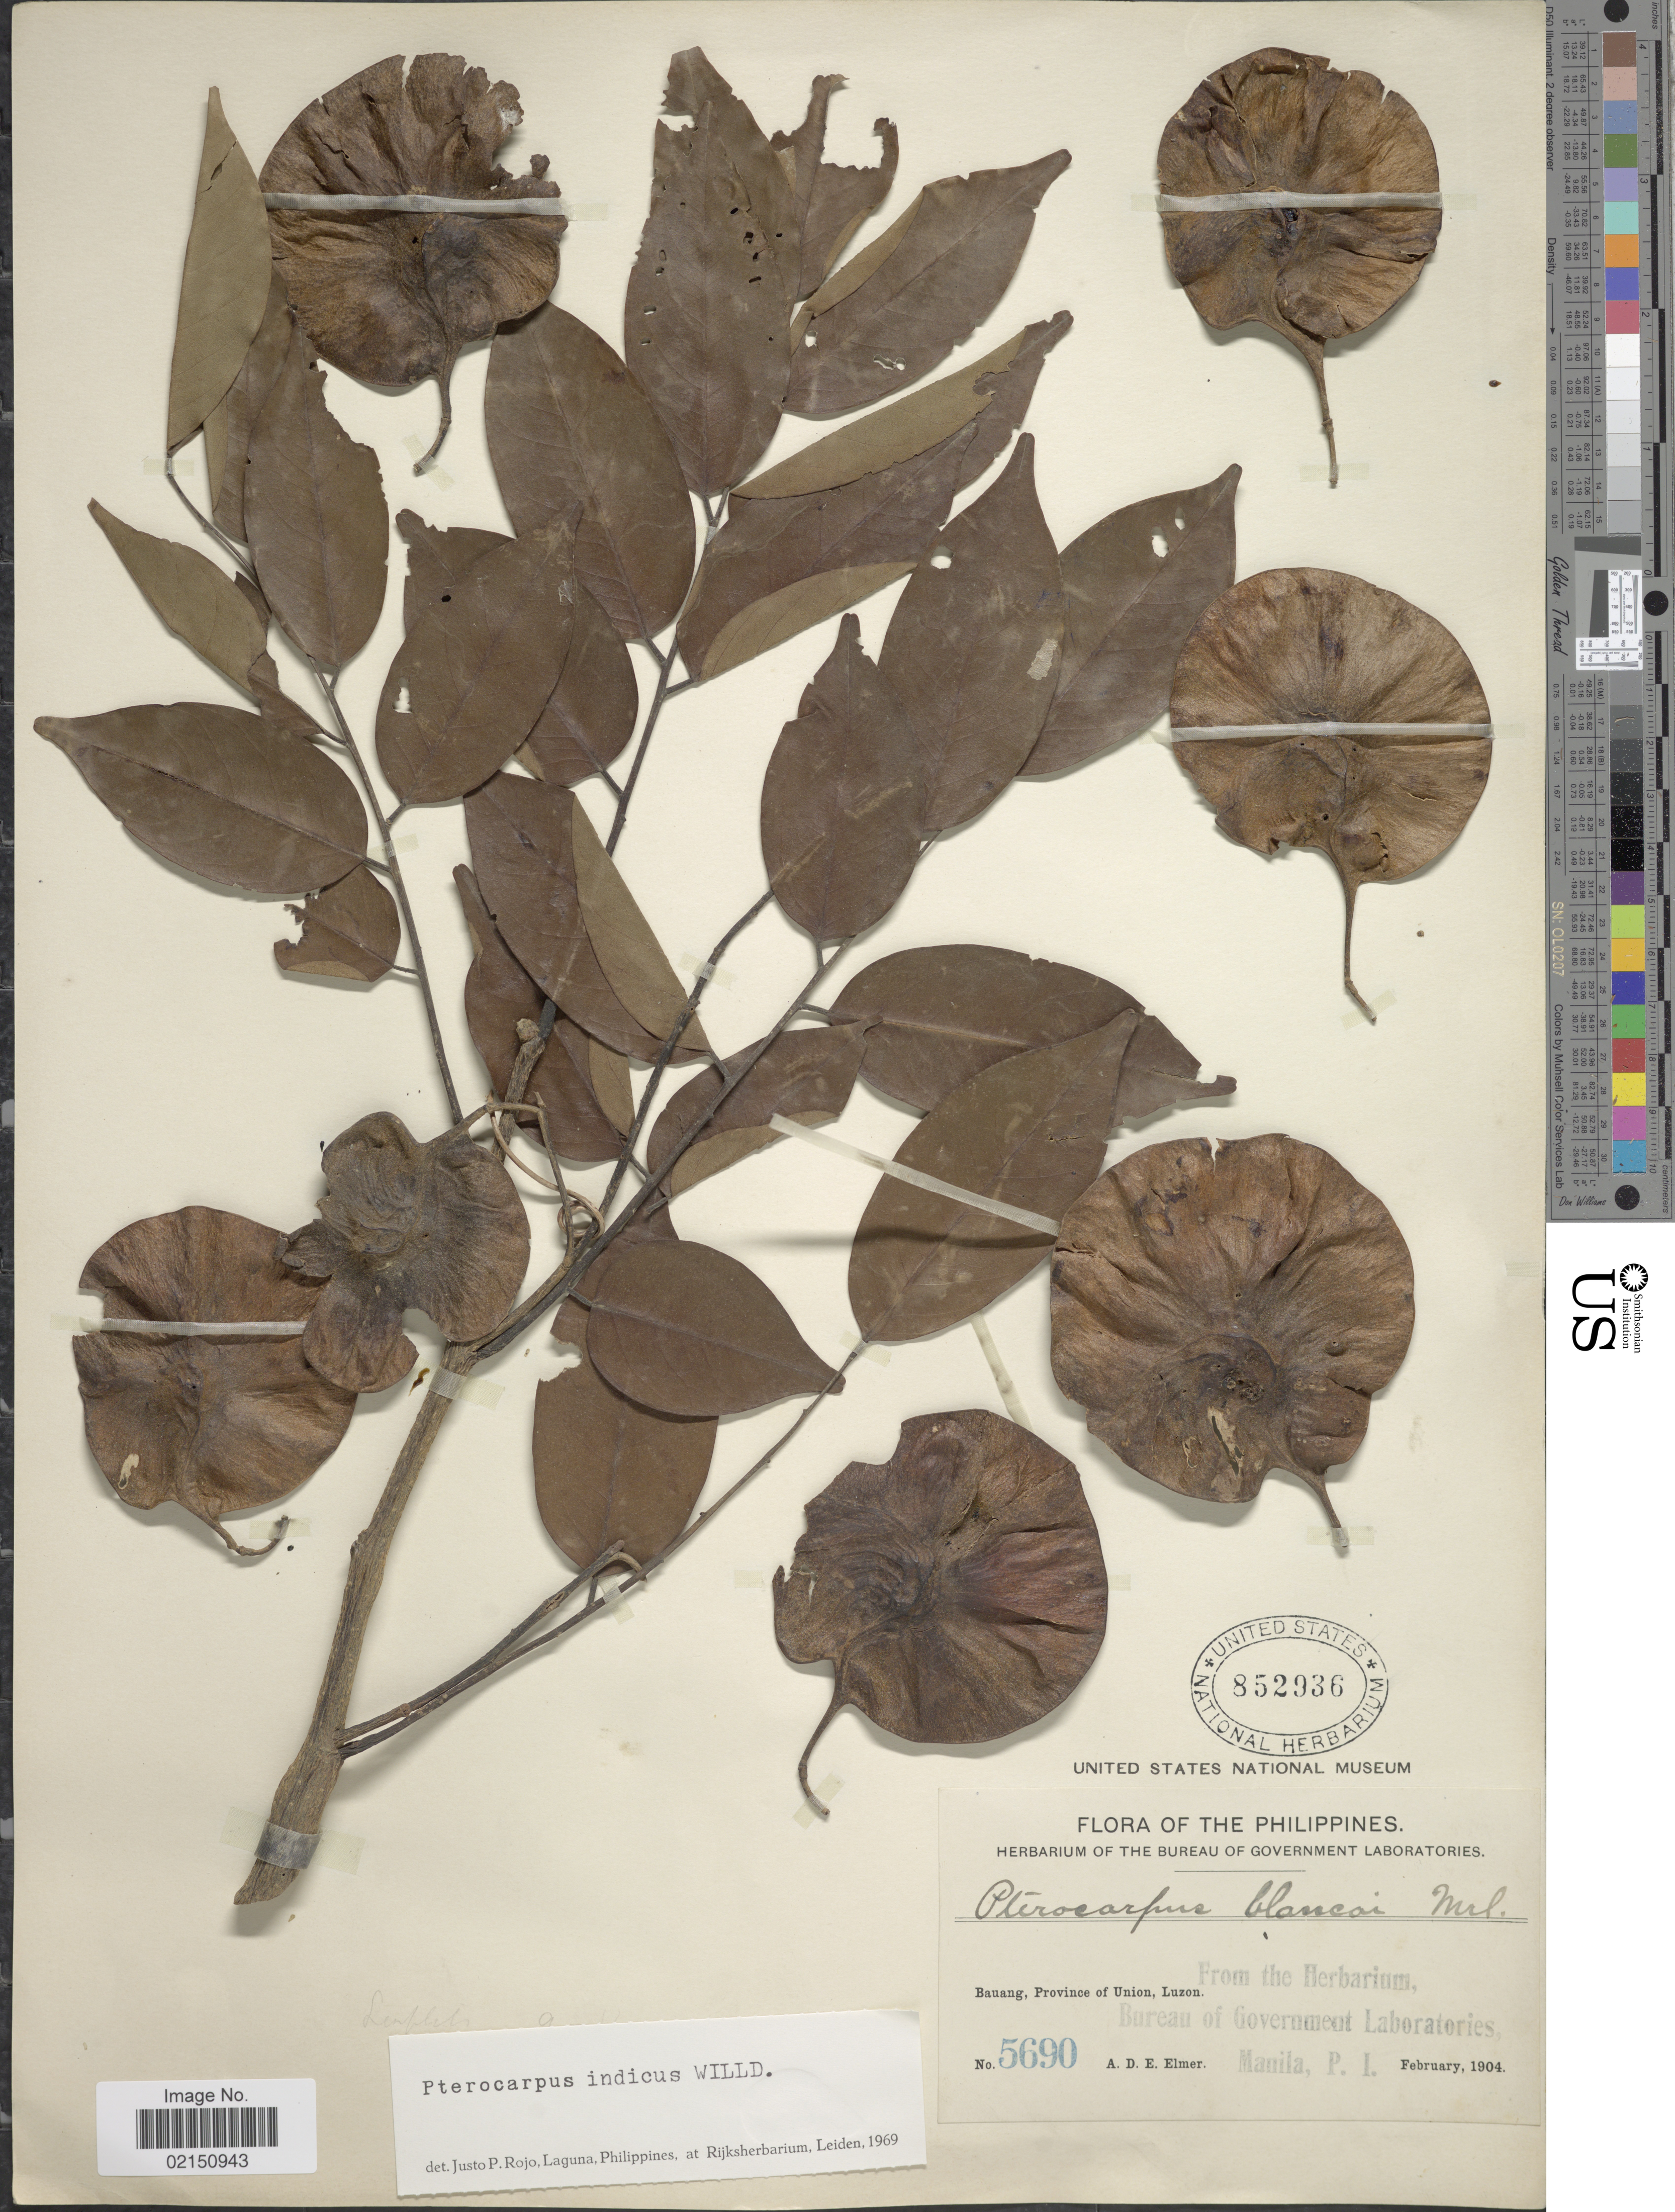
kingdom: Plantae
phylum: Tracheophyta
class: Magnoliopsida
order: Fabales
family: Fabaceae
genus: Pterocarpus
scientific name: Pterocarpus indicus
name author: Willd.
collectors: A. D. E. Elmer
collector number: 5690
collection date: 1904-02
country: Philippines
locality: Bauang, Province of Union, Luzon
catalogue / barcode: US 852936